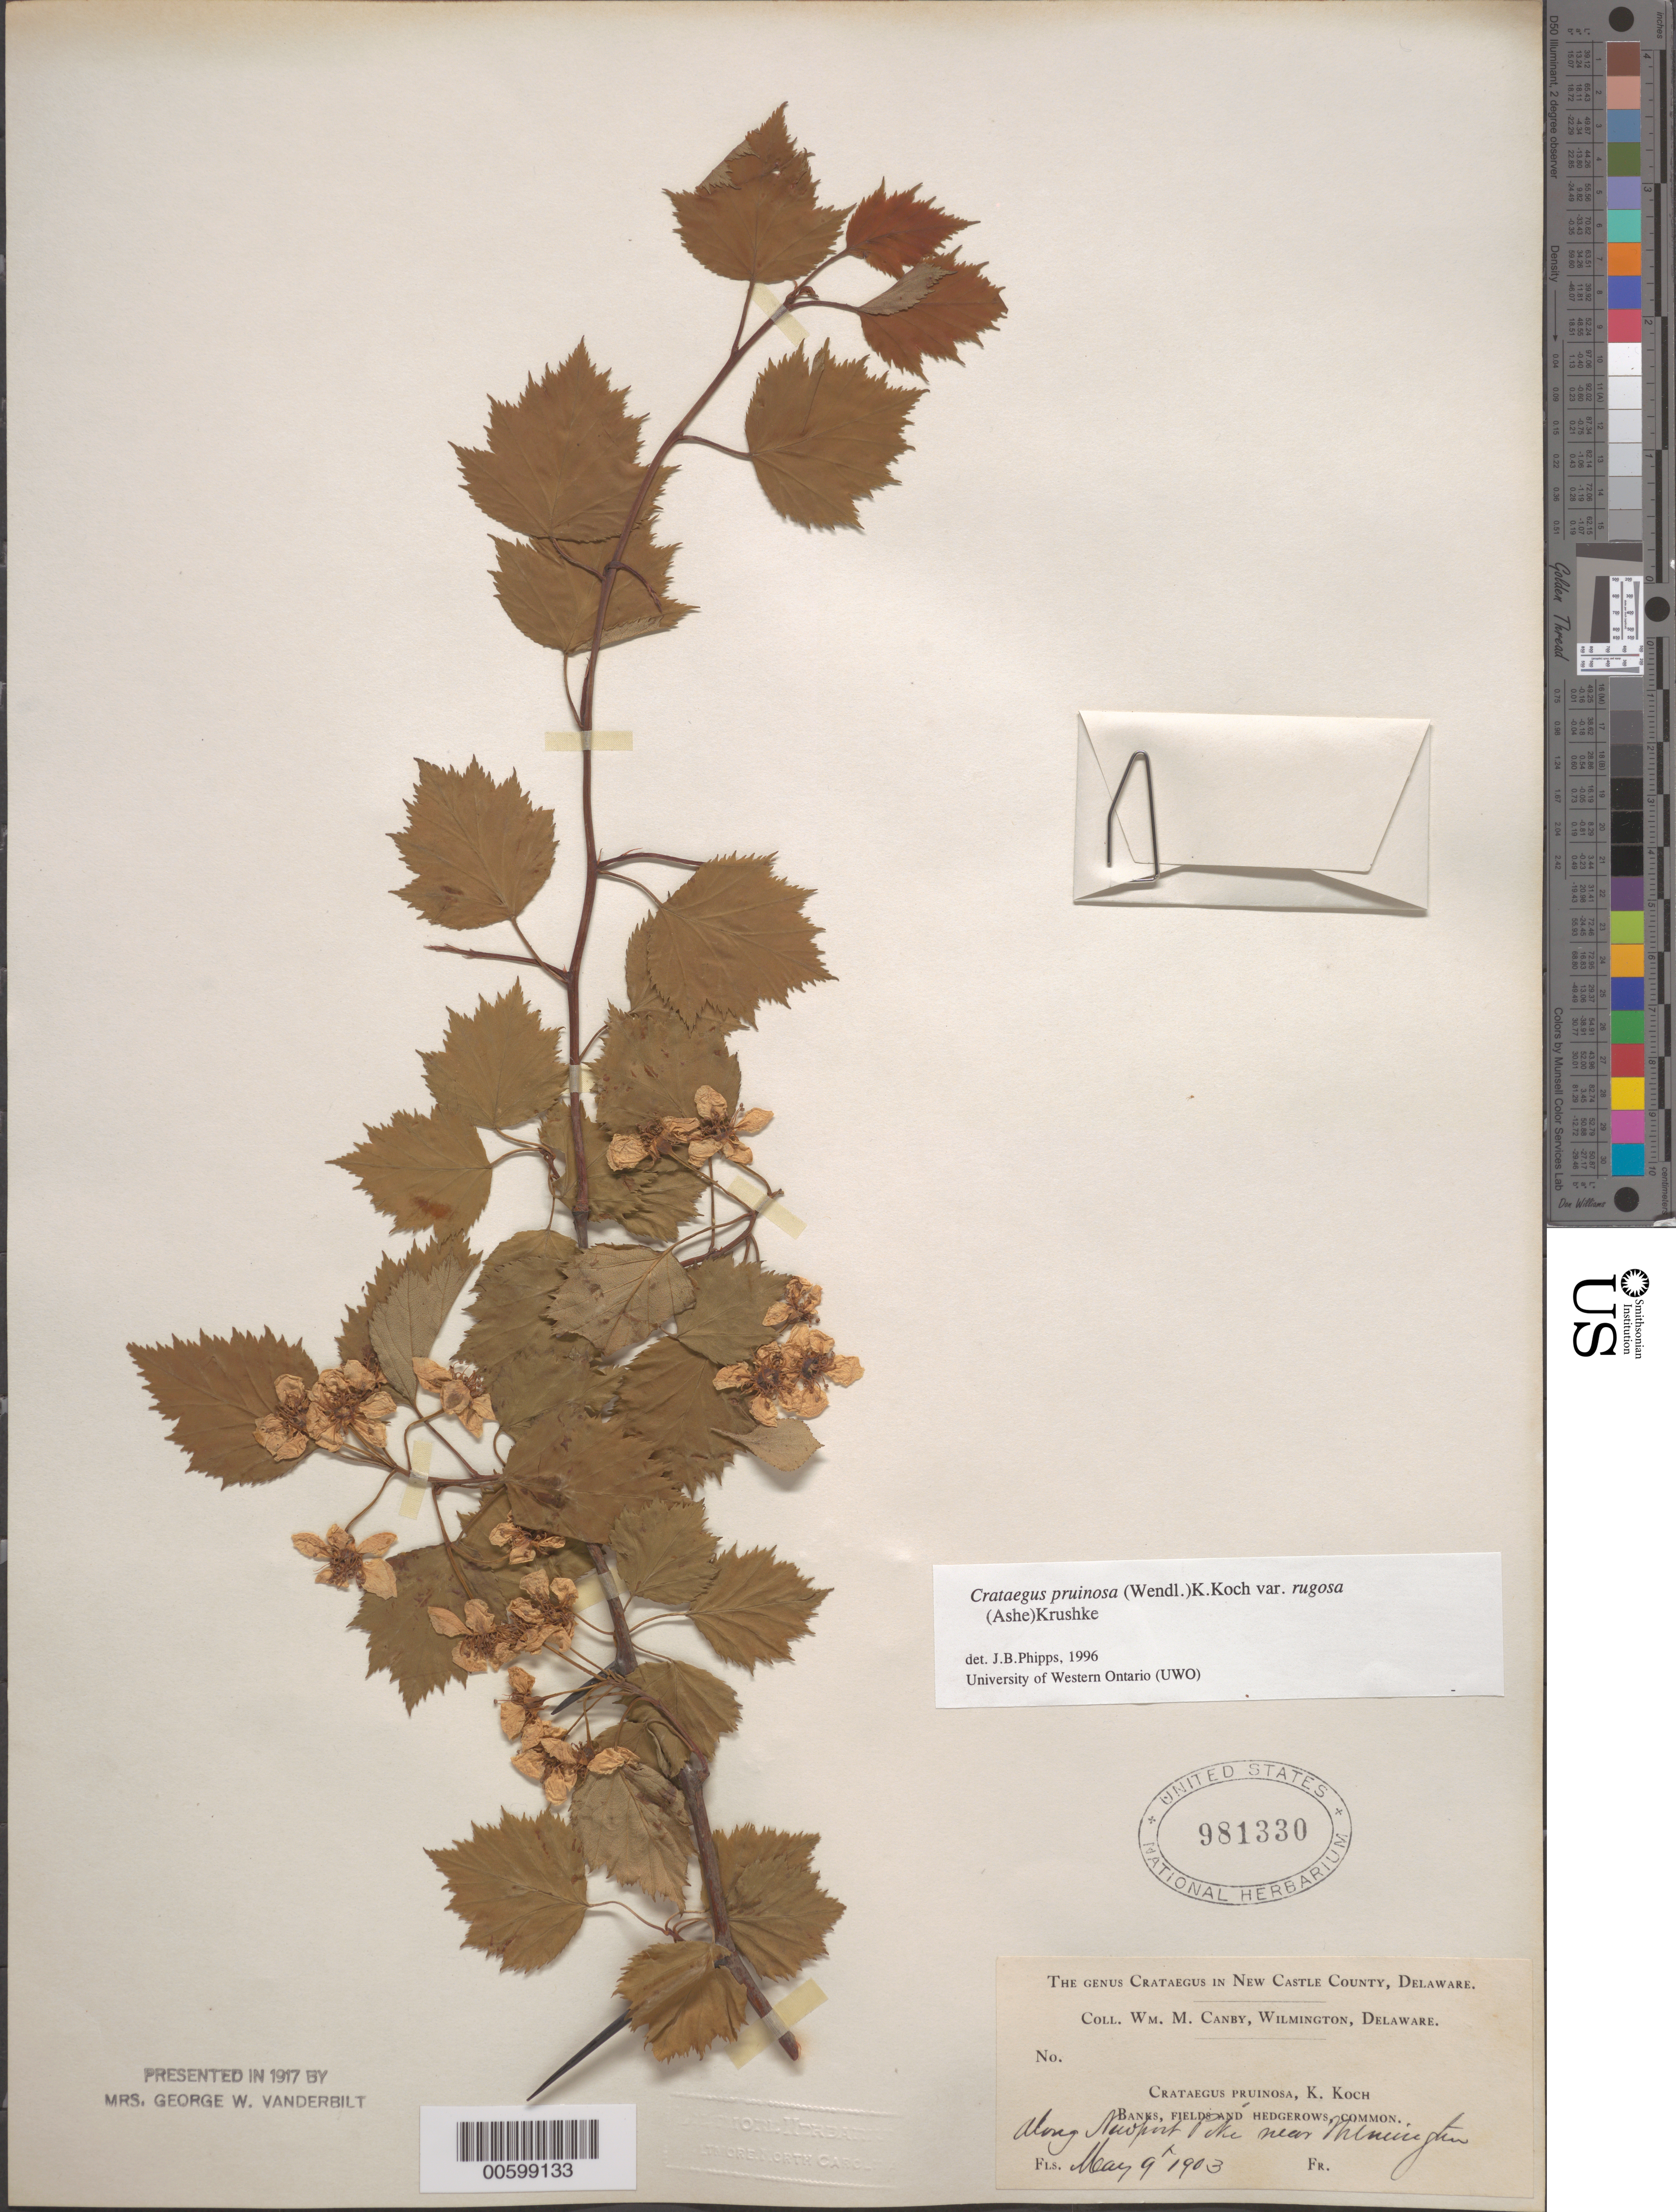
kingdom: Plantae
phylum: Tracheophyta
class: Magnoliopsida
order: Rosales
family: Rosaceae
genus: Crataegus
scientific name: Crataegus pruinosa var. rugosa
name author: (Ashe) Kruschke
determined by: Phipps, James B., (UWO), University of Western Ontario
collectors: W. M. Canby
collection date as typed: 09 May 1903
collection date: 1903-05-09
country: United States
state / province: Delaware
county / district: New Castle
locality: Along Newport Pike near Wilmington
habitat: Banks, fields, and hedgerows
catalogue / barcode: US 981330